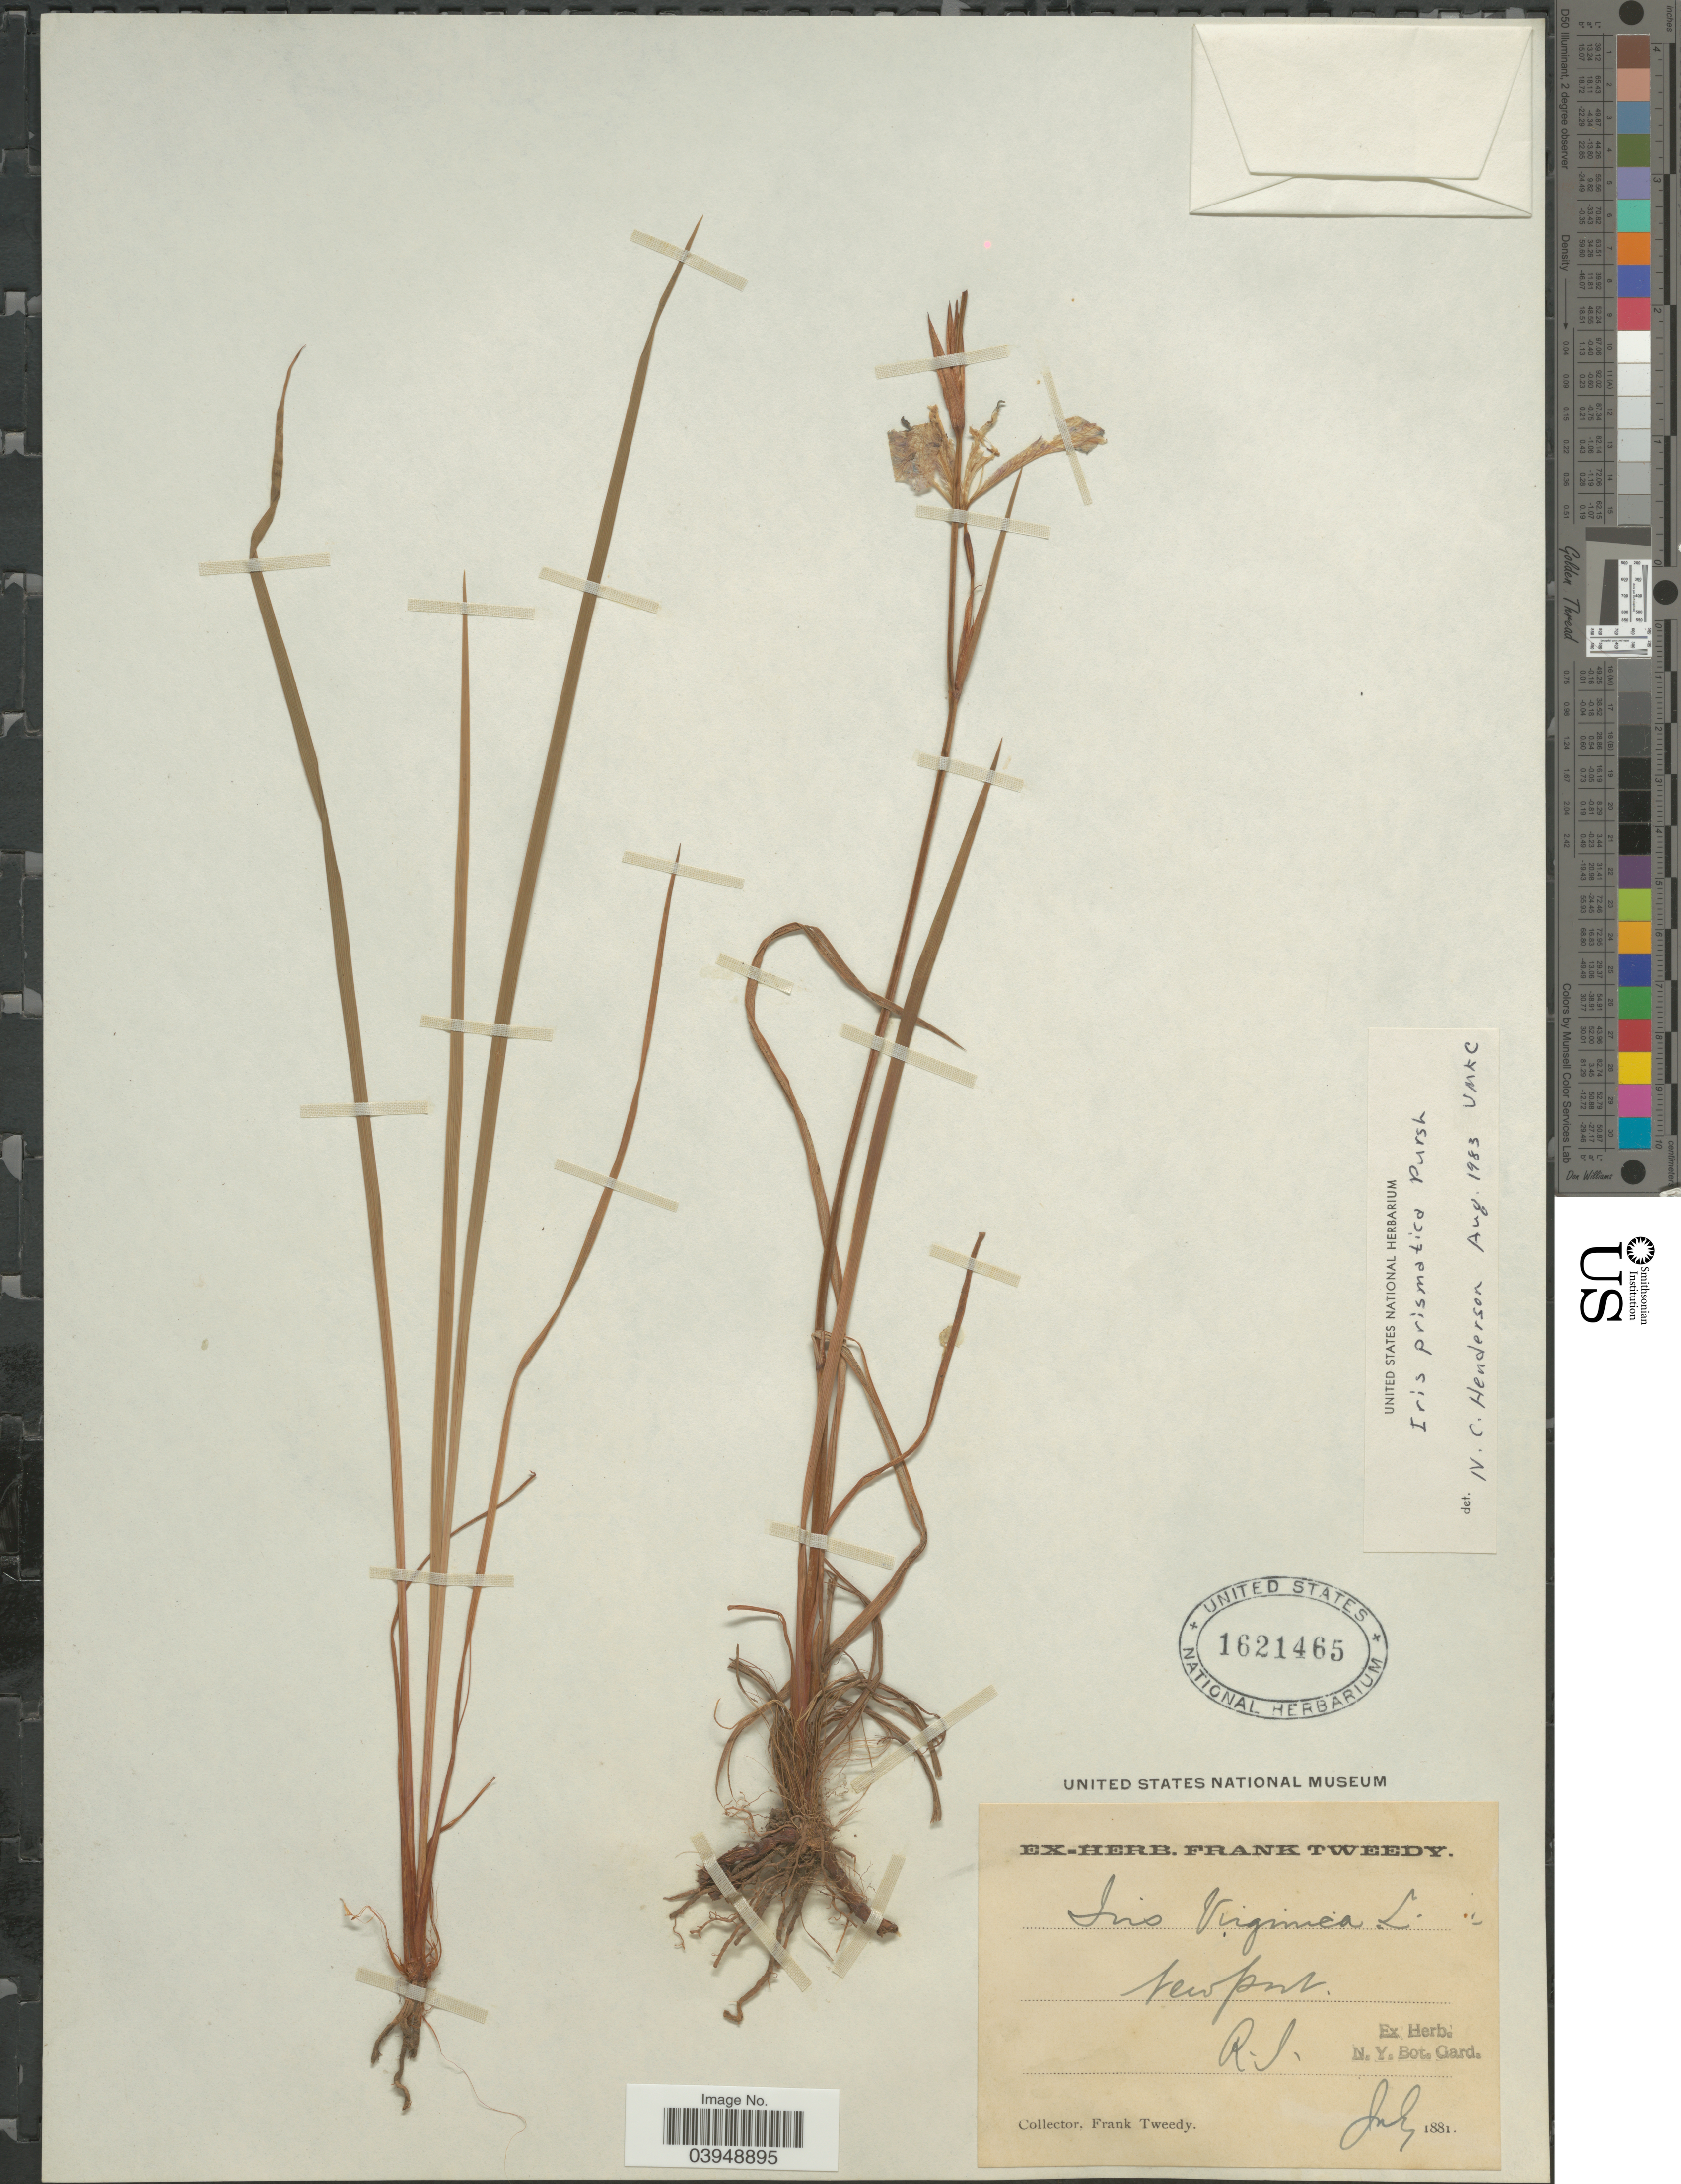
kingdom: Plantae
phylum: Tracheophyta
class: Liliopsida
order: Asparagales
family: Iridaceae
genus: Iris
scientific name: Iris prismatica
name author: Pursh ex Ker Gawl.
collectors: F. Tweedy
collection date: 1881-07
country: United States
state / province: Rhode Island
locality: Newport. R.I.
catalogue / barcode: US 1621465